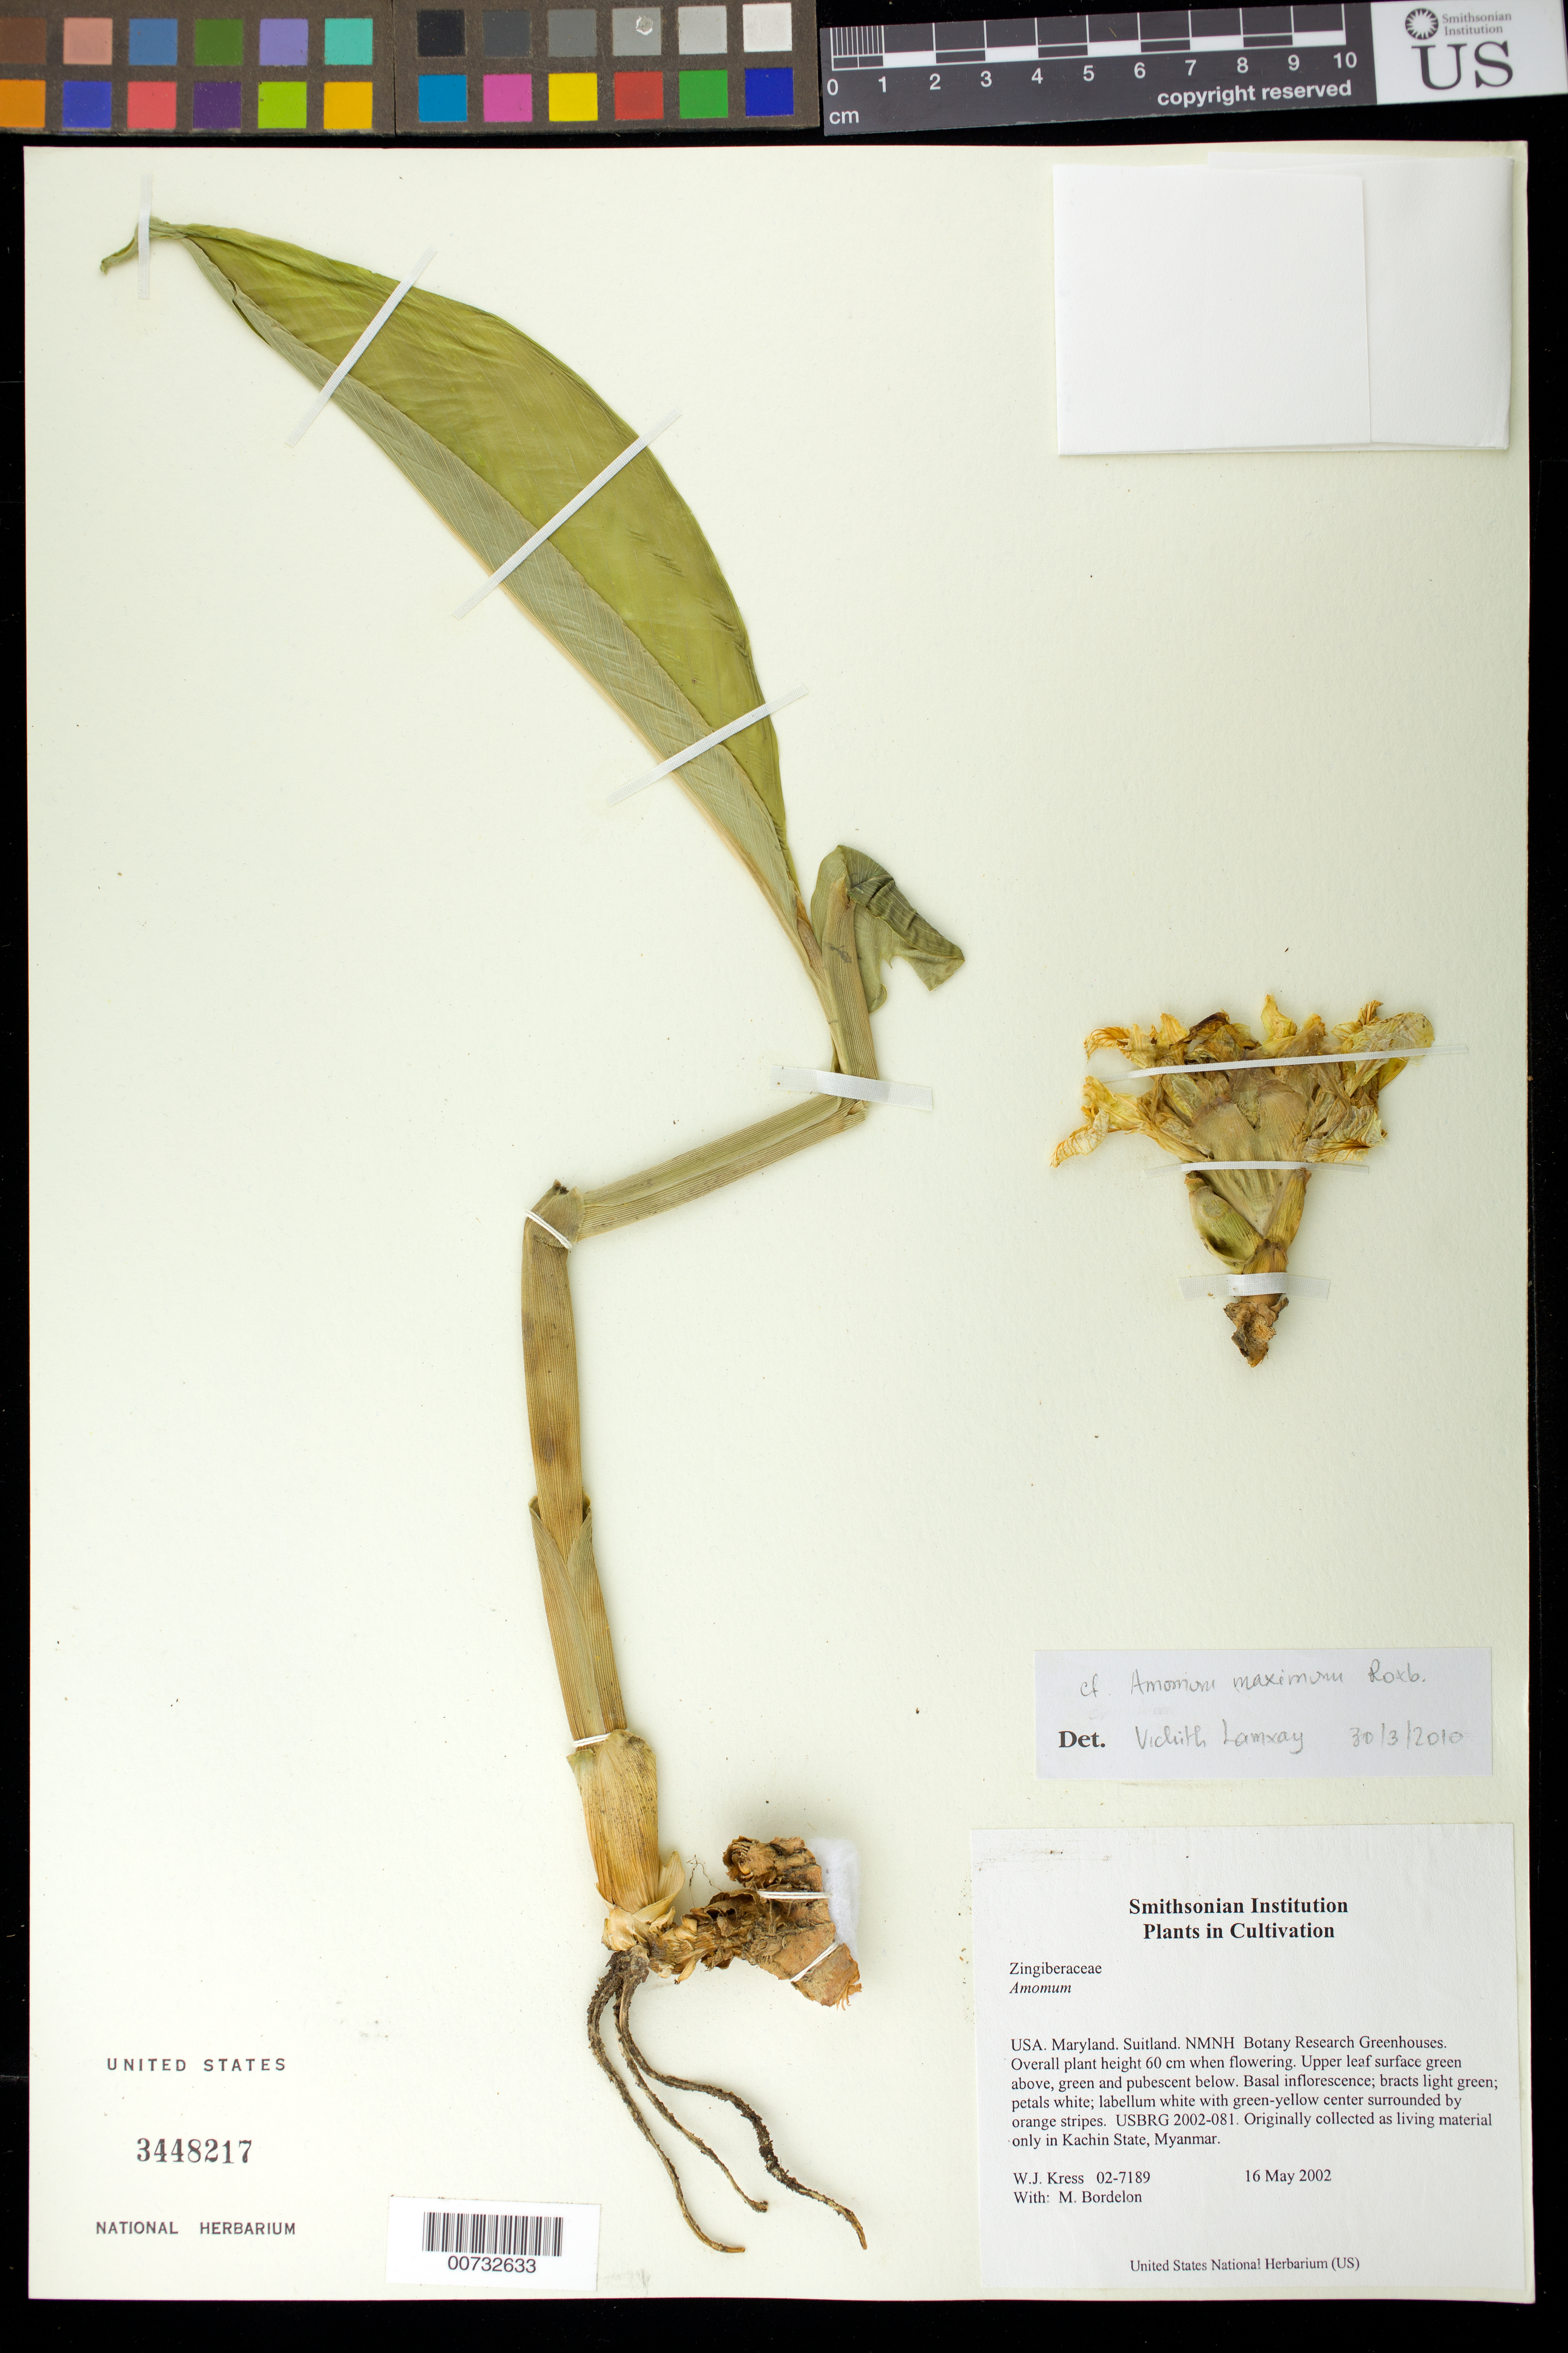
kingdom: Plantae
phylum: Tracheophyta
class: Liliopsida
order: Zingiberales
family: Zingiberaceae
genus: Amomum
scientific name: Amomum maximum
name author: Roxb.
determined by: Lamxay, V.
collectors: W. J. Kress & M. Bordelon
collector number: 02-7189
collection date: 2002-05-16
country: United States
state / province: Maryland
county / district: Prince George's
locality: NMNH Botany Research Greenhouses. Suitland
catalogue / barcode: US 3448217